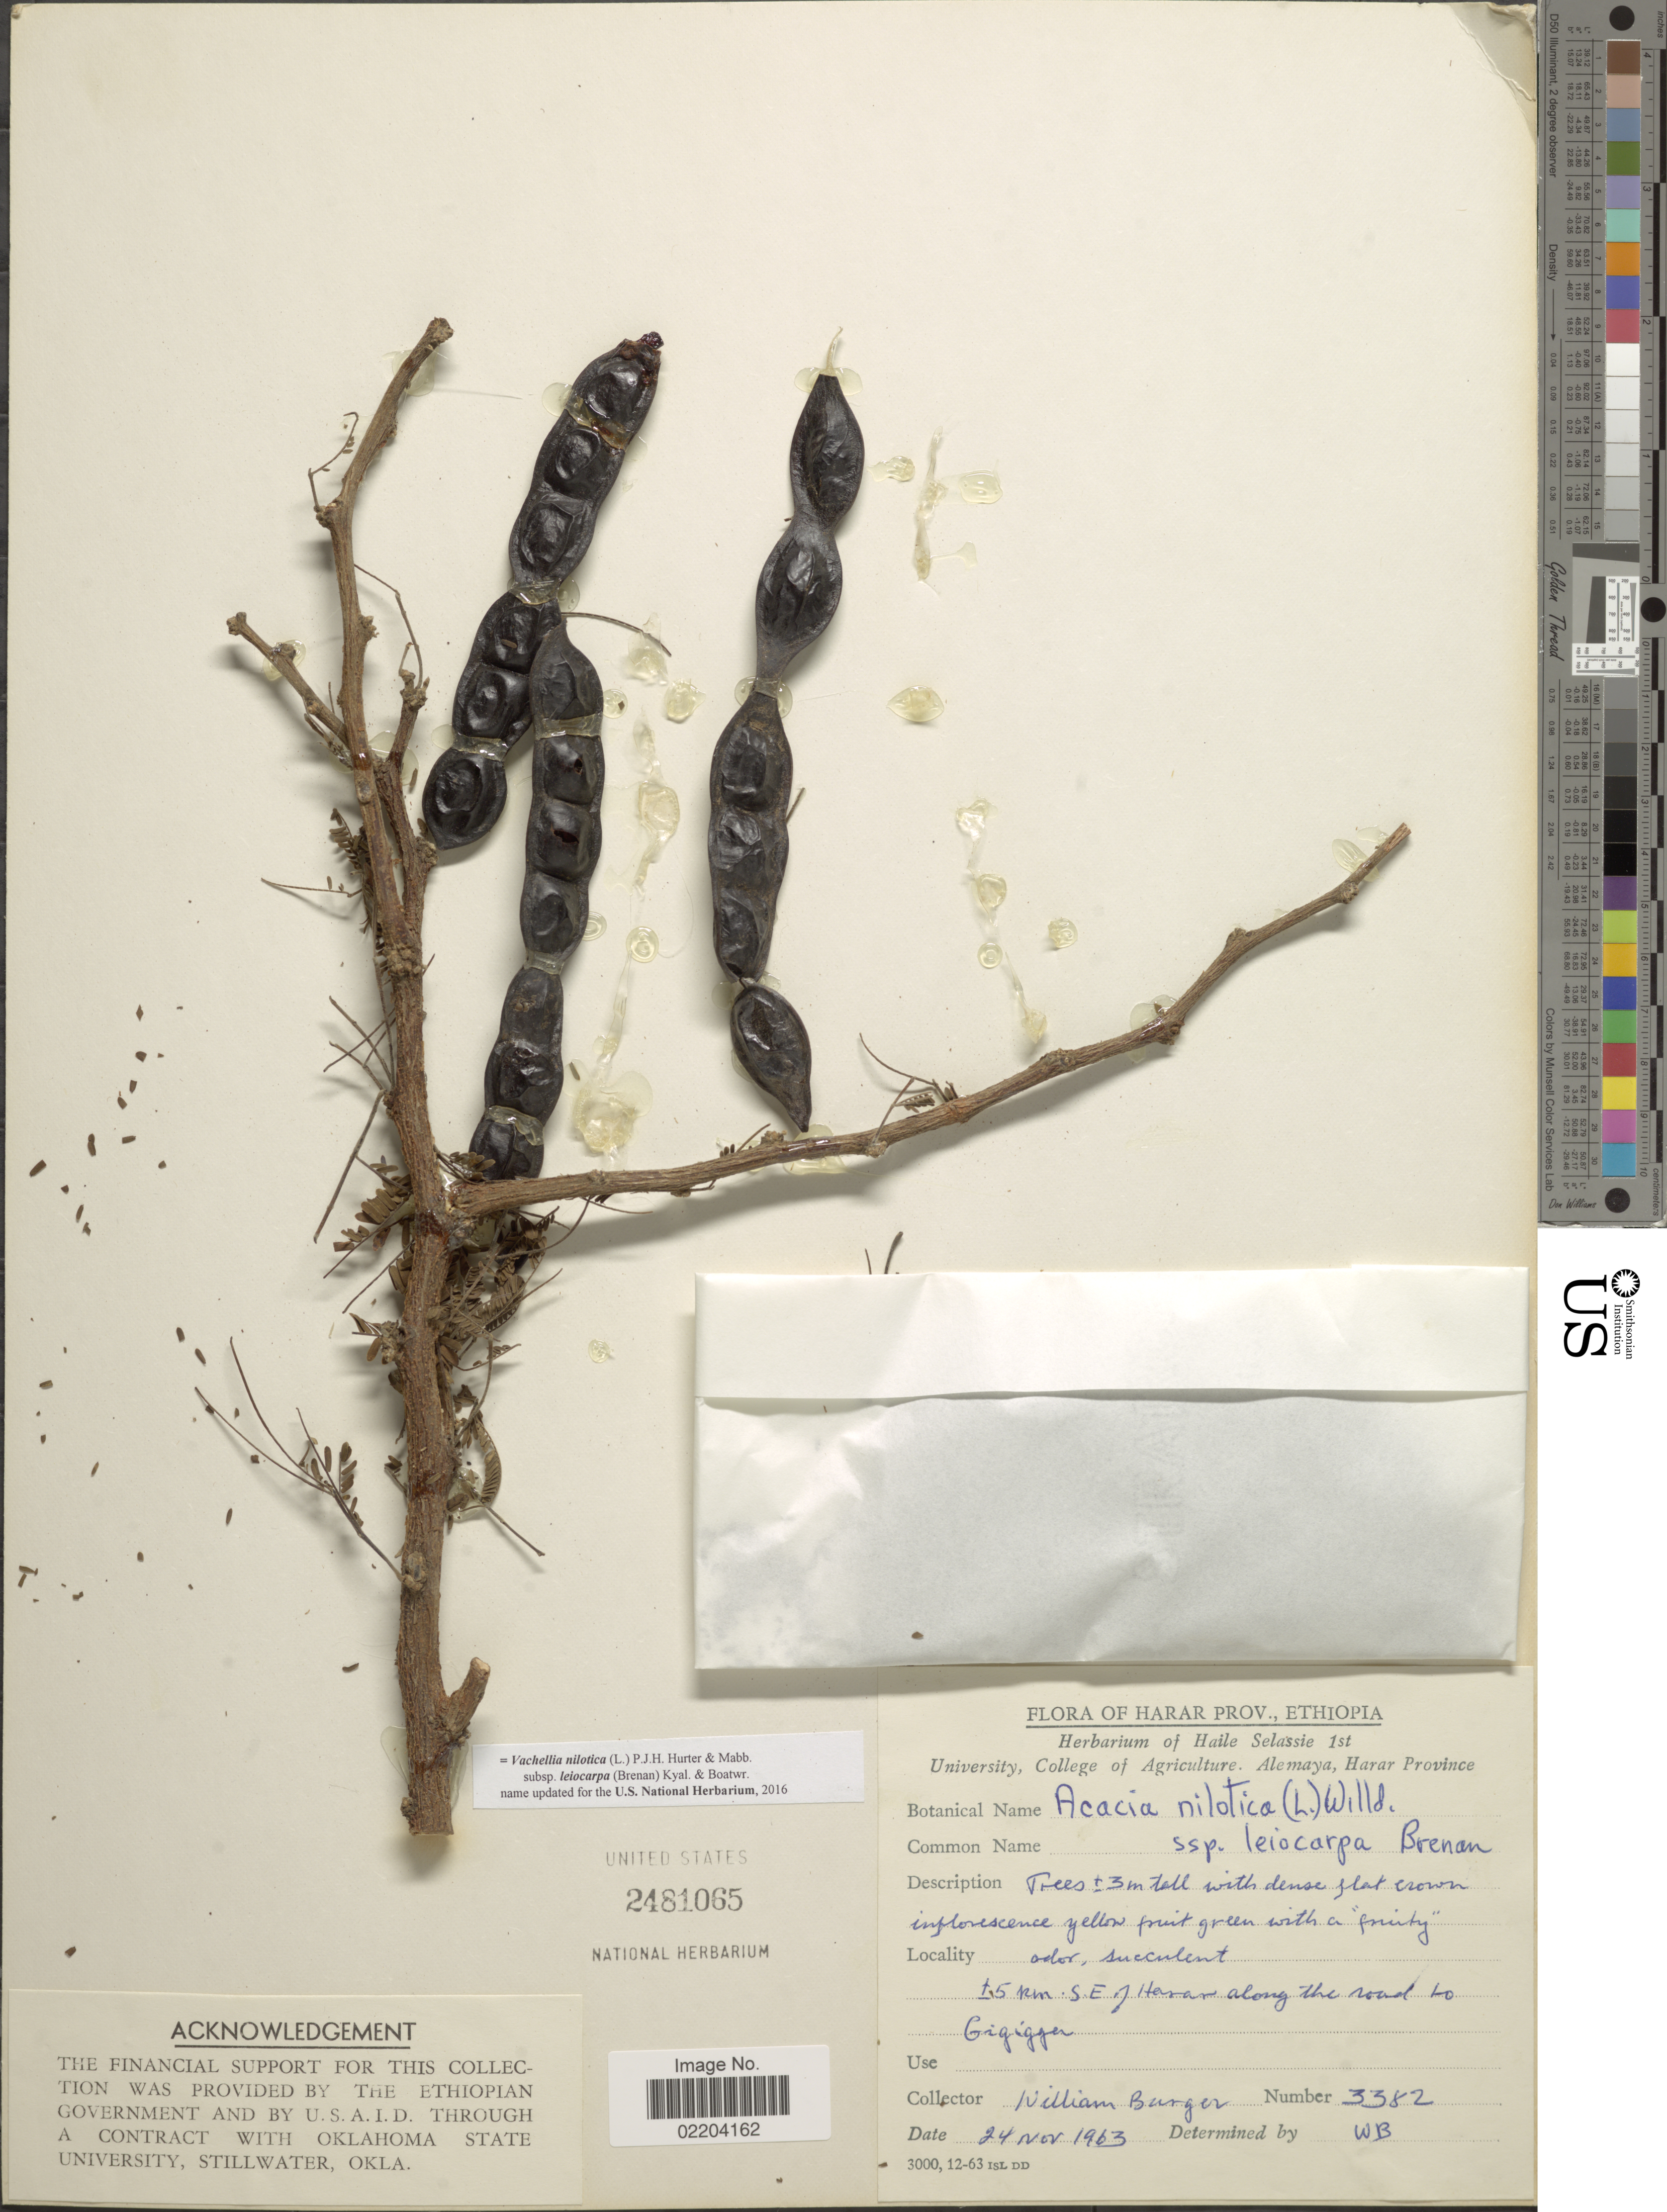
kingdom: Plantae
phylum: Tracheophyta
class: Magnoliopsida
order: Fabales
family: Fabaceae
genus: Vachellia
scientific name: Vachellia nilotica subsp. leiocarpa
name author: (Brenan) Kyal. & Boatwr.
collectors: W. Burger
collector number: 3382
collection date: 1963-11-24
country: Ethiopia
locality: Harar Prov., Ethiopia. ± 5 km S.E. of Harar along the road to Gigigger.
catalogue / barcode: US 2481065